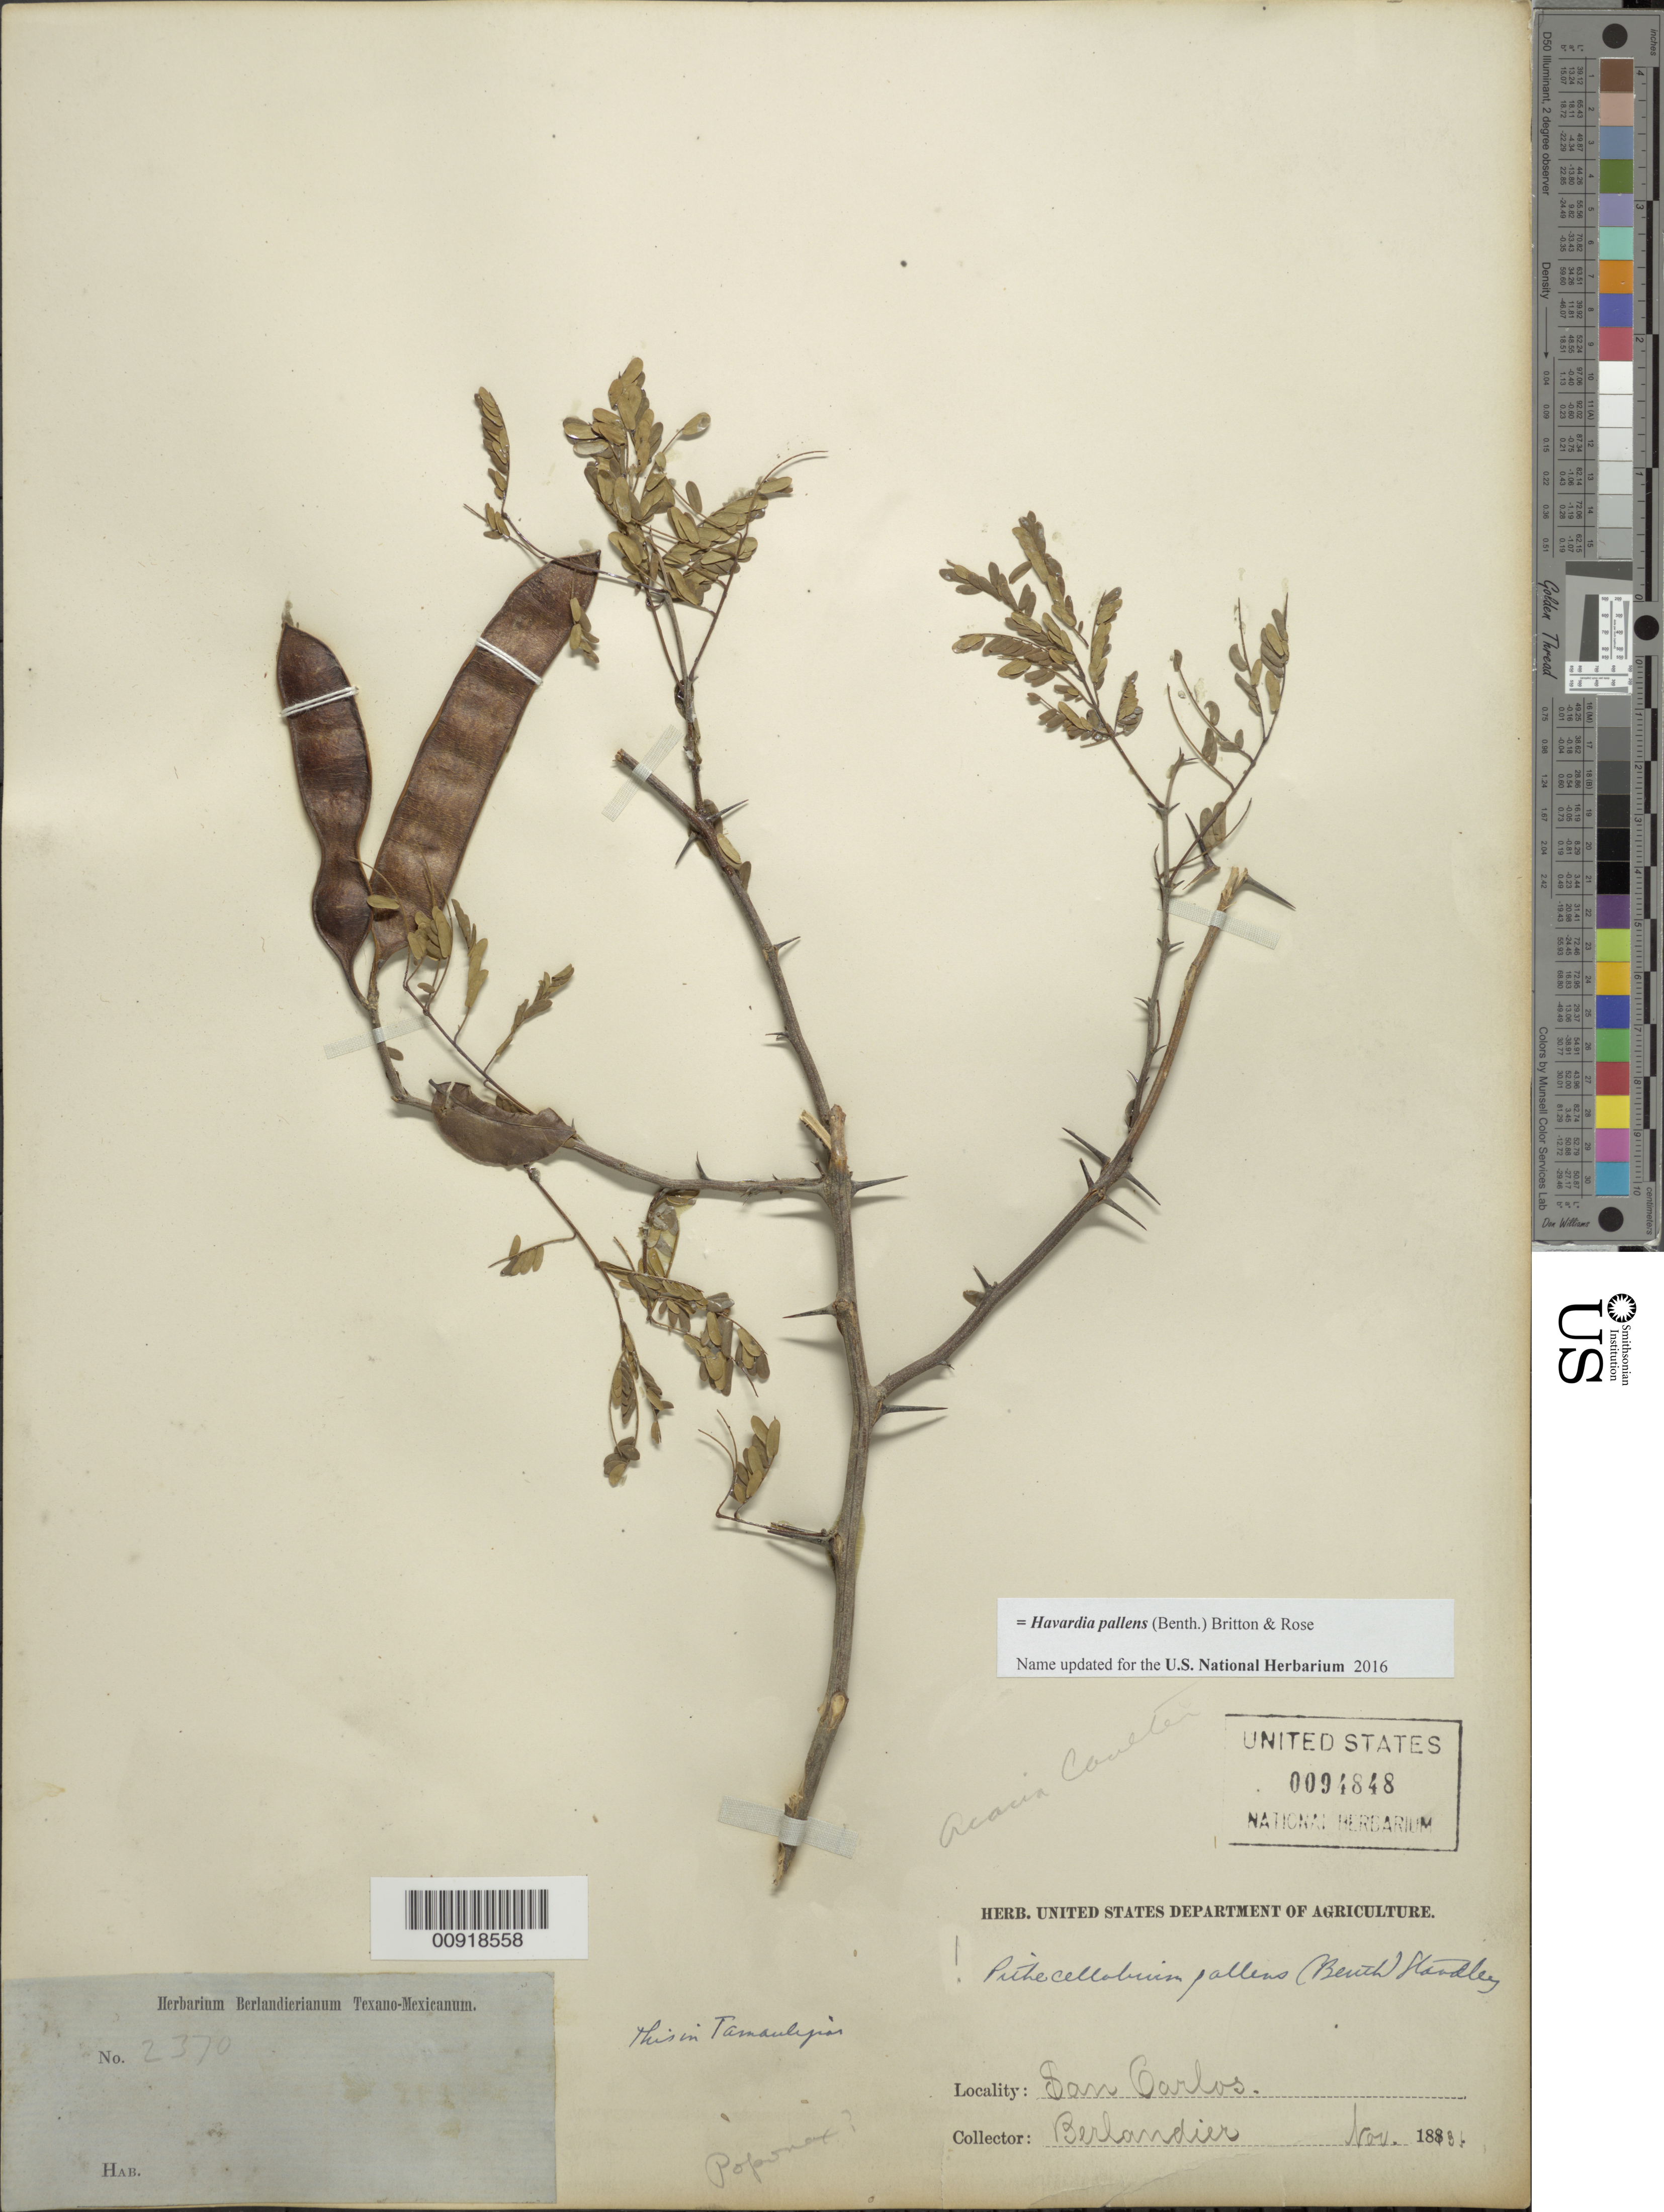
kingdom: Plantae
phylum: Tracheophyta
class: Magnoliopsida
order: Fabales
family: Fabaceae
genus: Havardia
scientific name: Havardia pallens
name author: (Benth.) Britton & Rose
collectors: J. L. Berlandier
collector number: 2370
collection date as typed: Nov 1831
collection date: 1831-11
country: Mexico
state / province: Tamaulipas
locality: San Carlos.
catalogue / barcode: US 94848